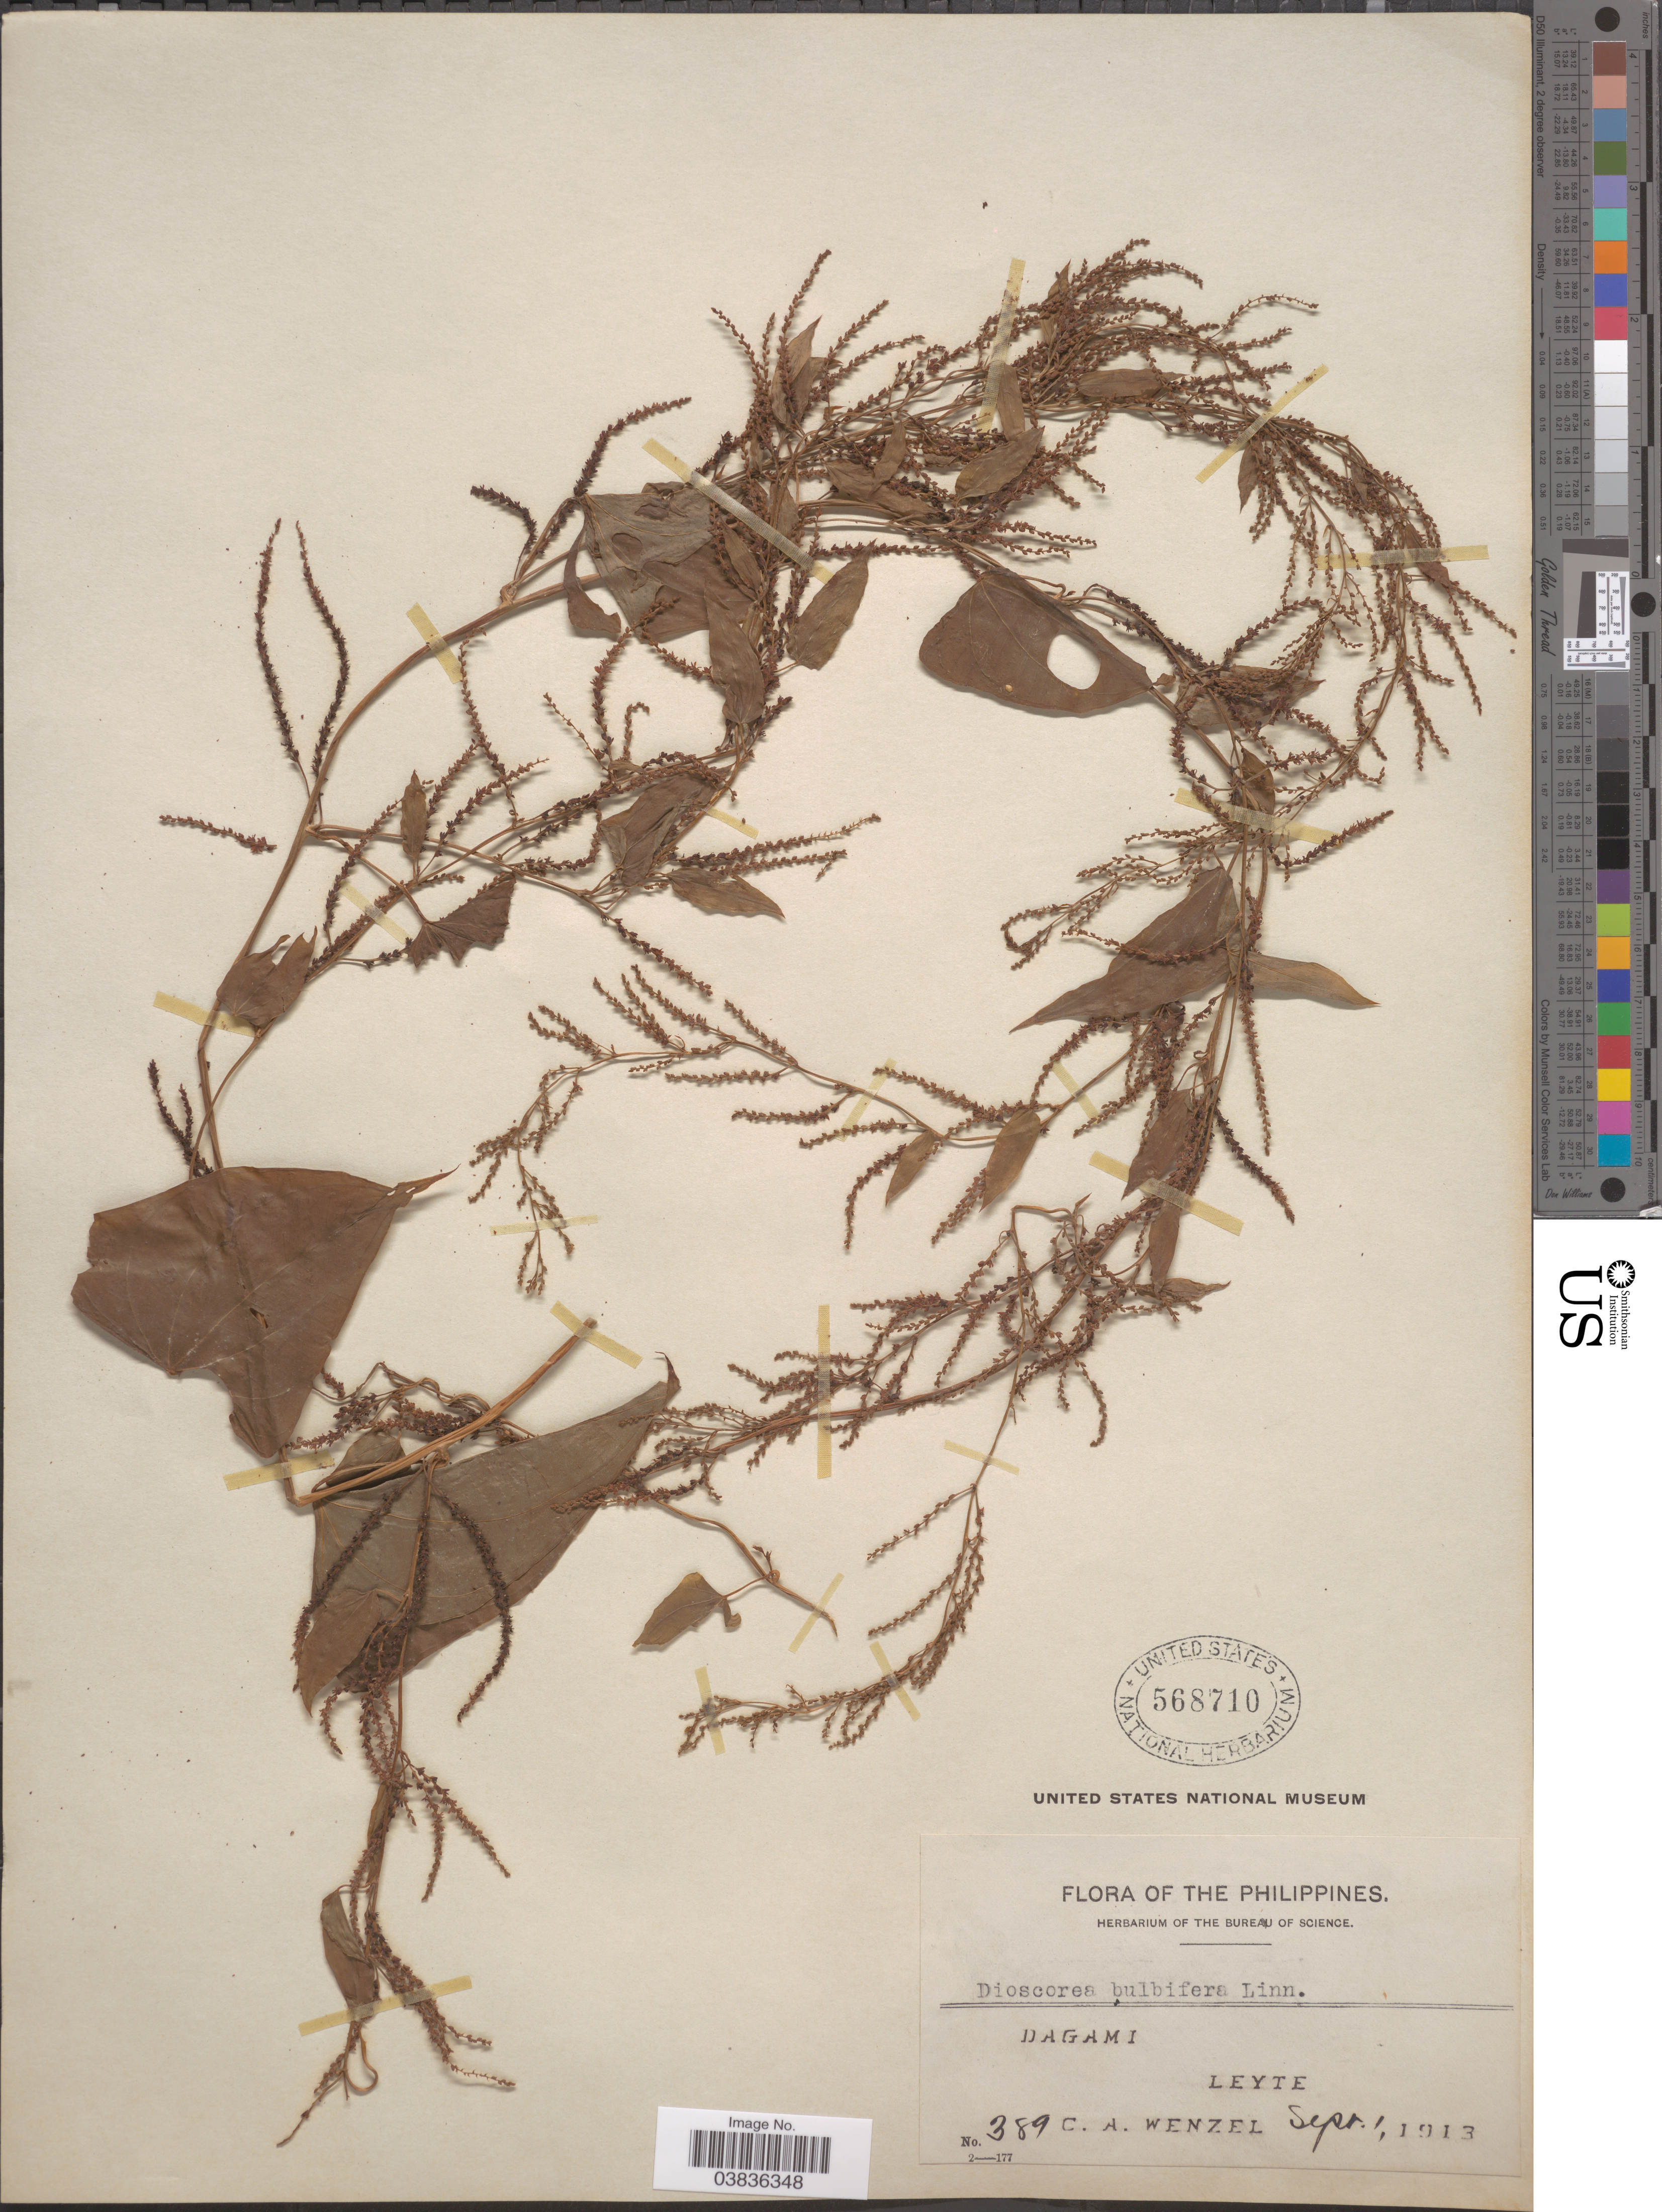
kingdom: Plantae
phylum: Tracheophyta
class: Liliopsida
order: Dioscoreales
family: Dioscoreaceae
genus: Dioscorea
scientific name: Dioscorea bulbifera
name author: L.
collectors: C. Wenzel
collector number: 389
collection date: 1913-09-01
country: Philippines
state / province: Eastern Visayas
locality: Dagami. Leyte.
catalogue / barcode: US 568710